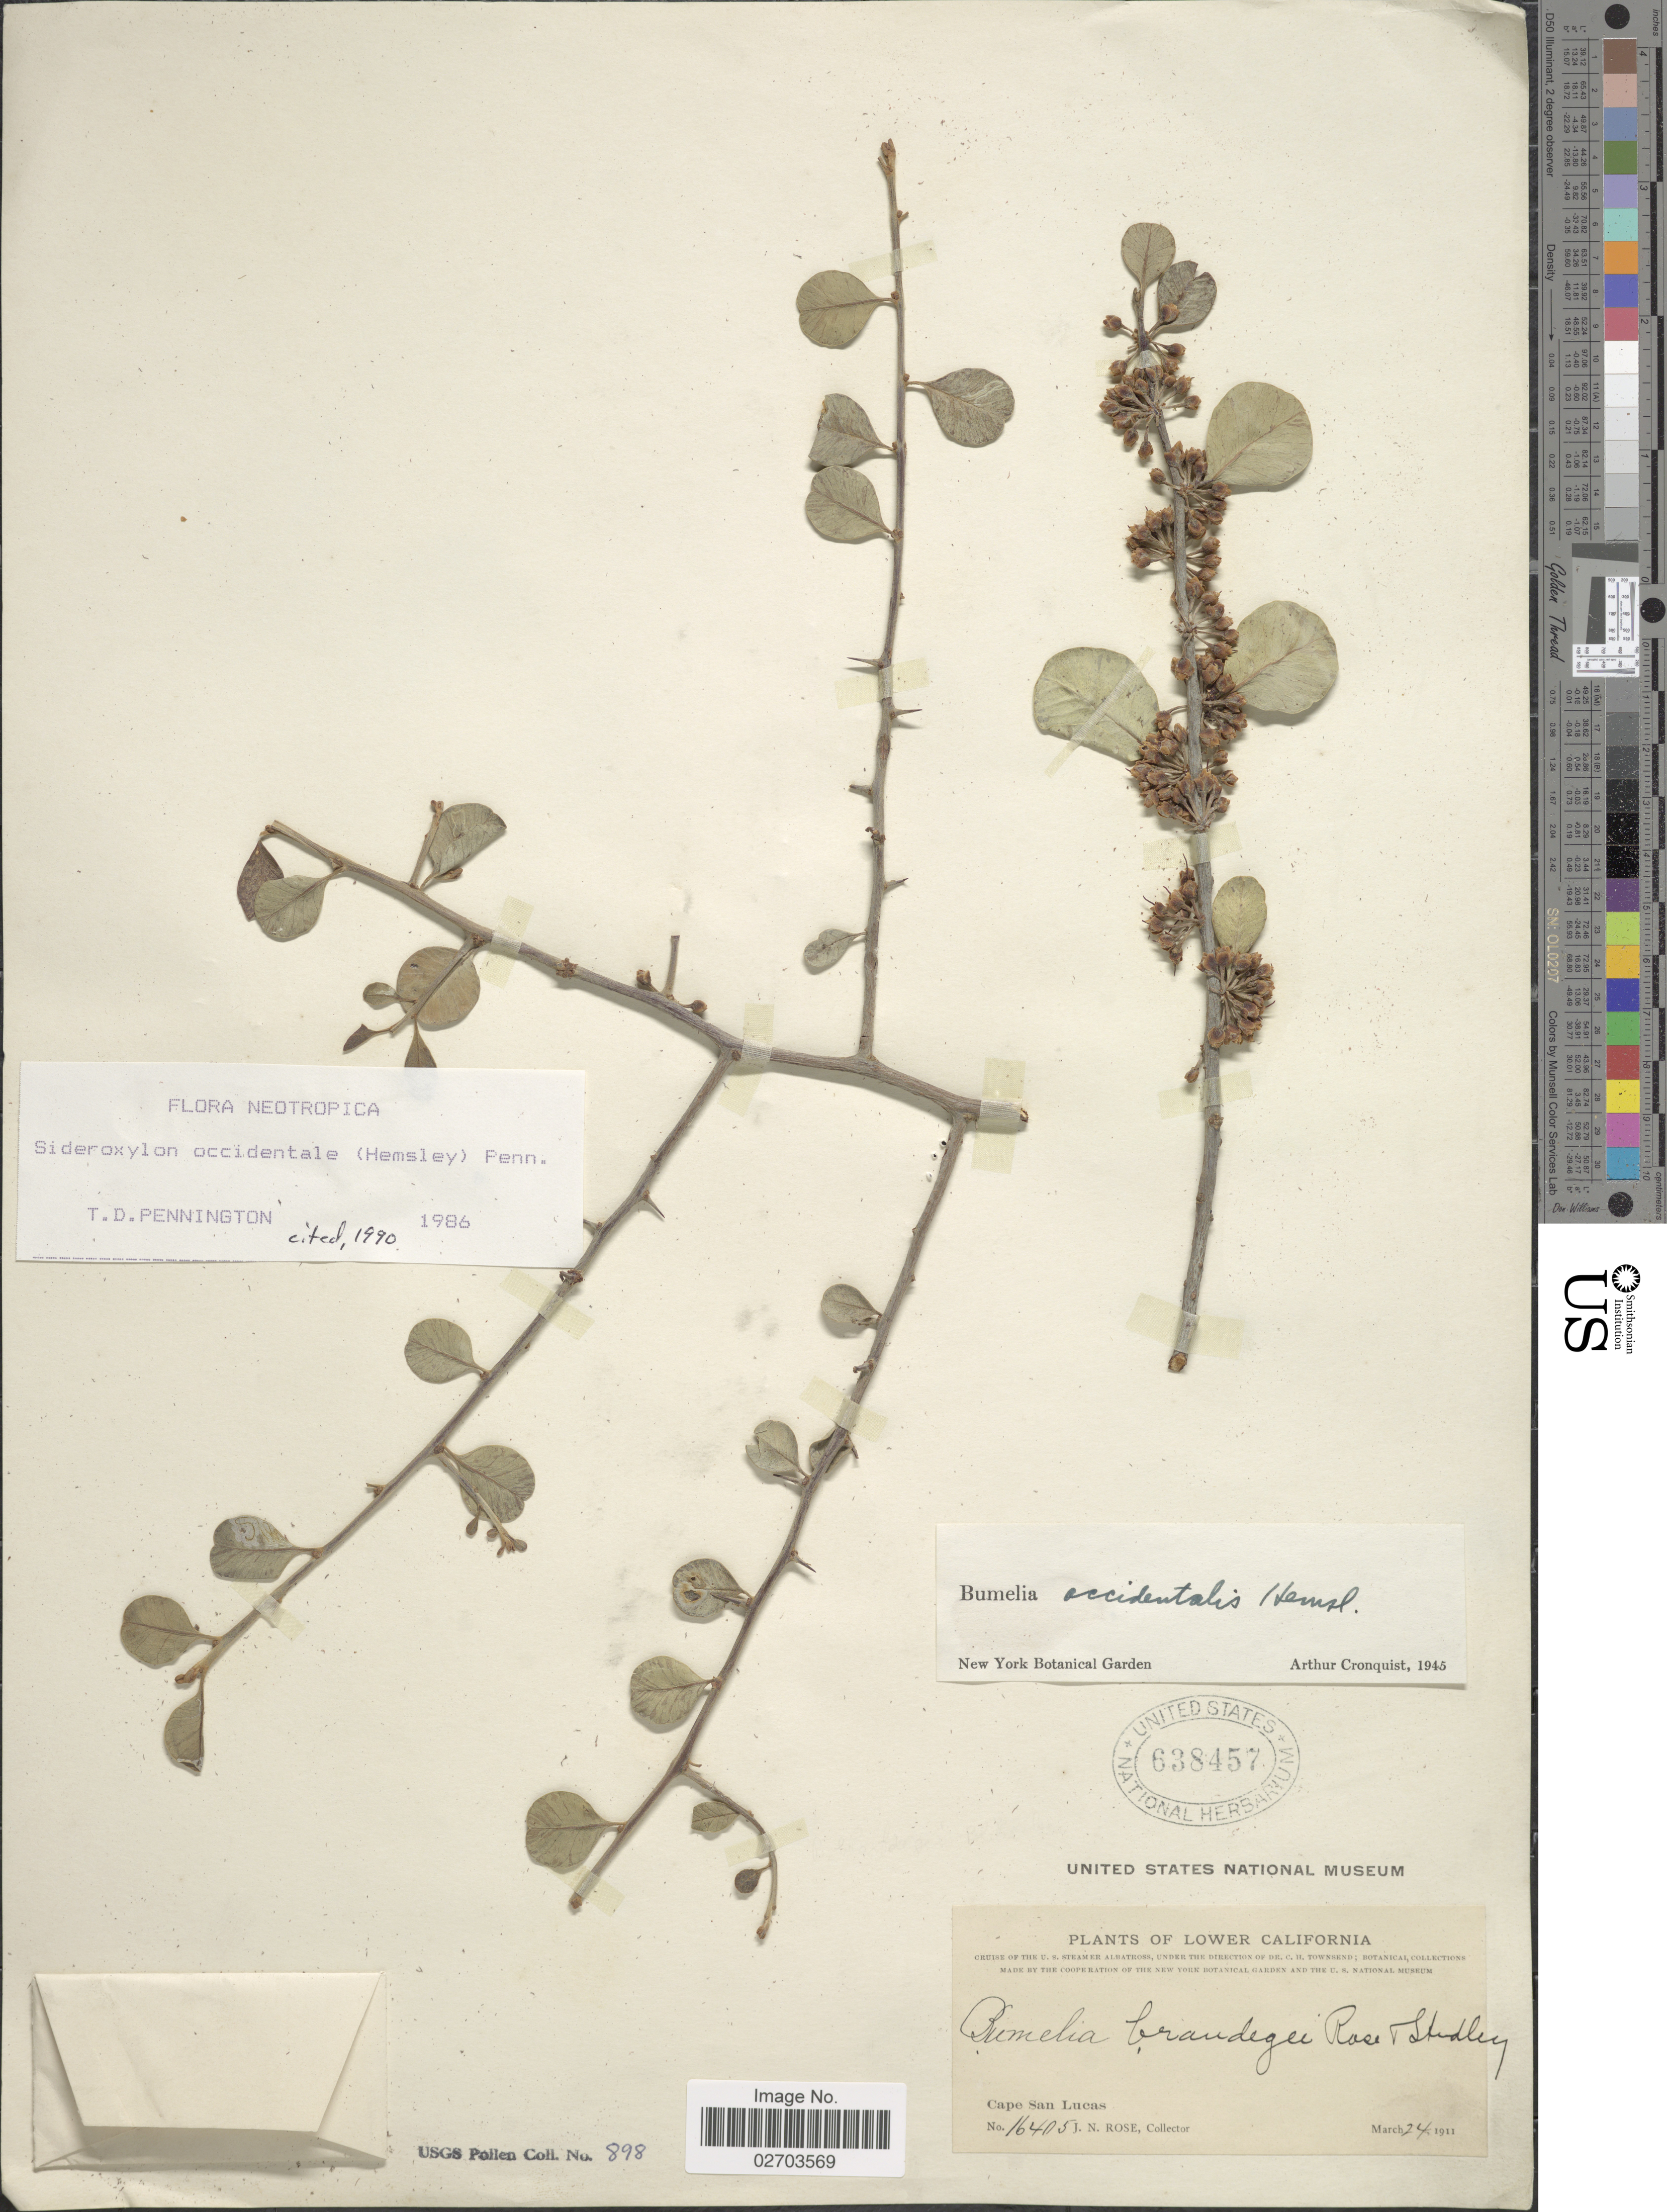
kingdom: Plantae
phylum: Tracheophyta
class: Magnoliopsida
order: Ericales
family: Sapotaceae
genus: Sideroxylon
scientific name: Sideroxylon occidentale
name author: (Hemsl.) T.D. Penn.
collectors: J. N. Rose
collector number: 16405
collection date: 1911-03-24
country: Mexico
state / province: Baja California Sur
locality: Lower California, Cape San Lucas.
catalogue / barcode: US 638457